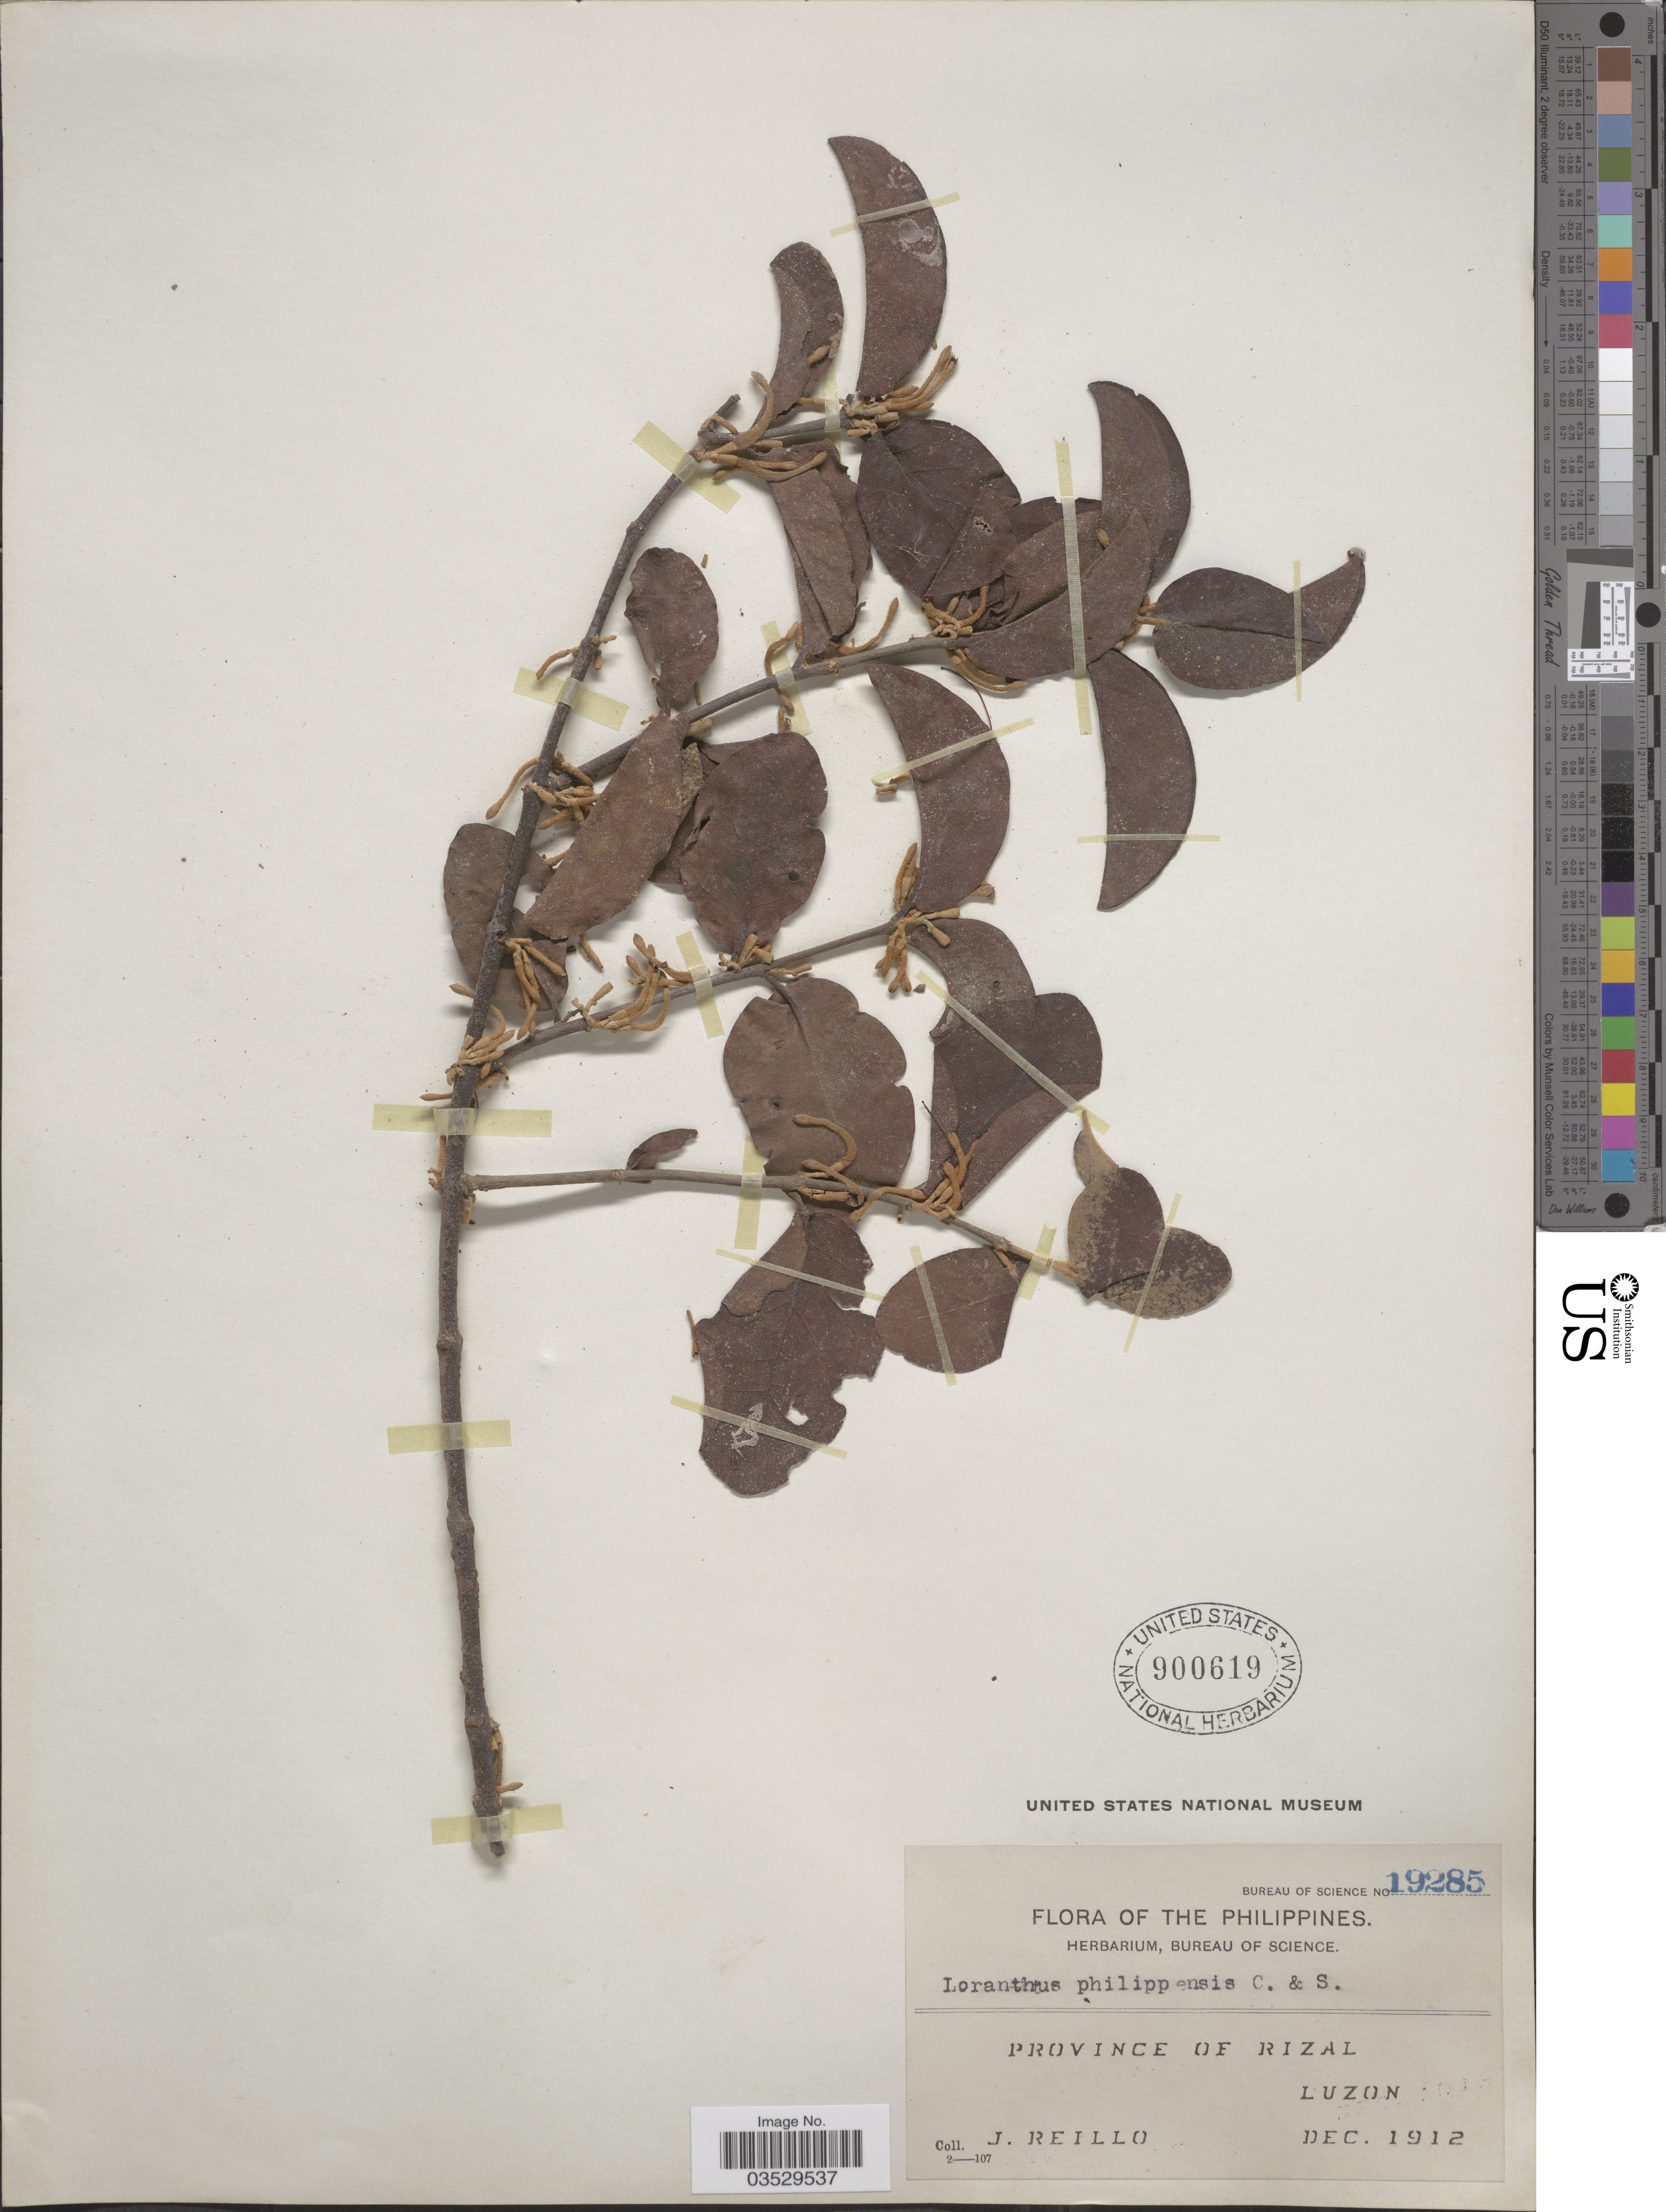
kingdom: Plantae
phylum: Tracheophyta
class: Magnoliopsida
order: Santalales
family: Loranthaceae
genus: Scurrula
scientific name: Scurrula atropurpurea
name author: (Blume) Danser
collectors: J. Reillo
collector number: Bureau of Science 19285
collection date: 1912-12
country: Philippines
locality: Province of Rizal, Luzon.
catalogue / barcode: US 900619